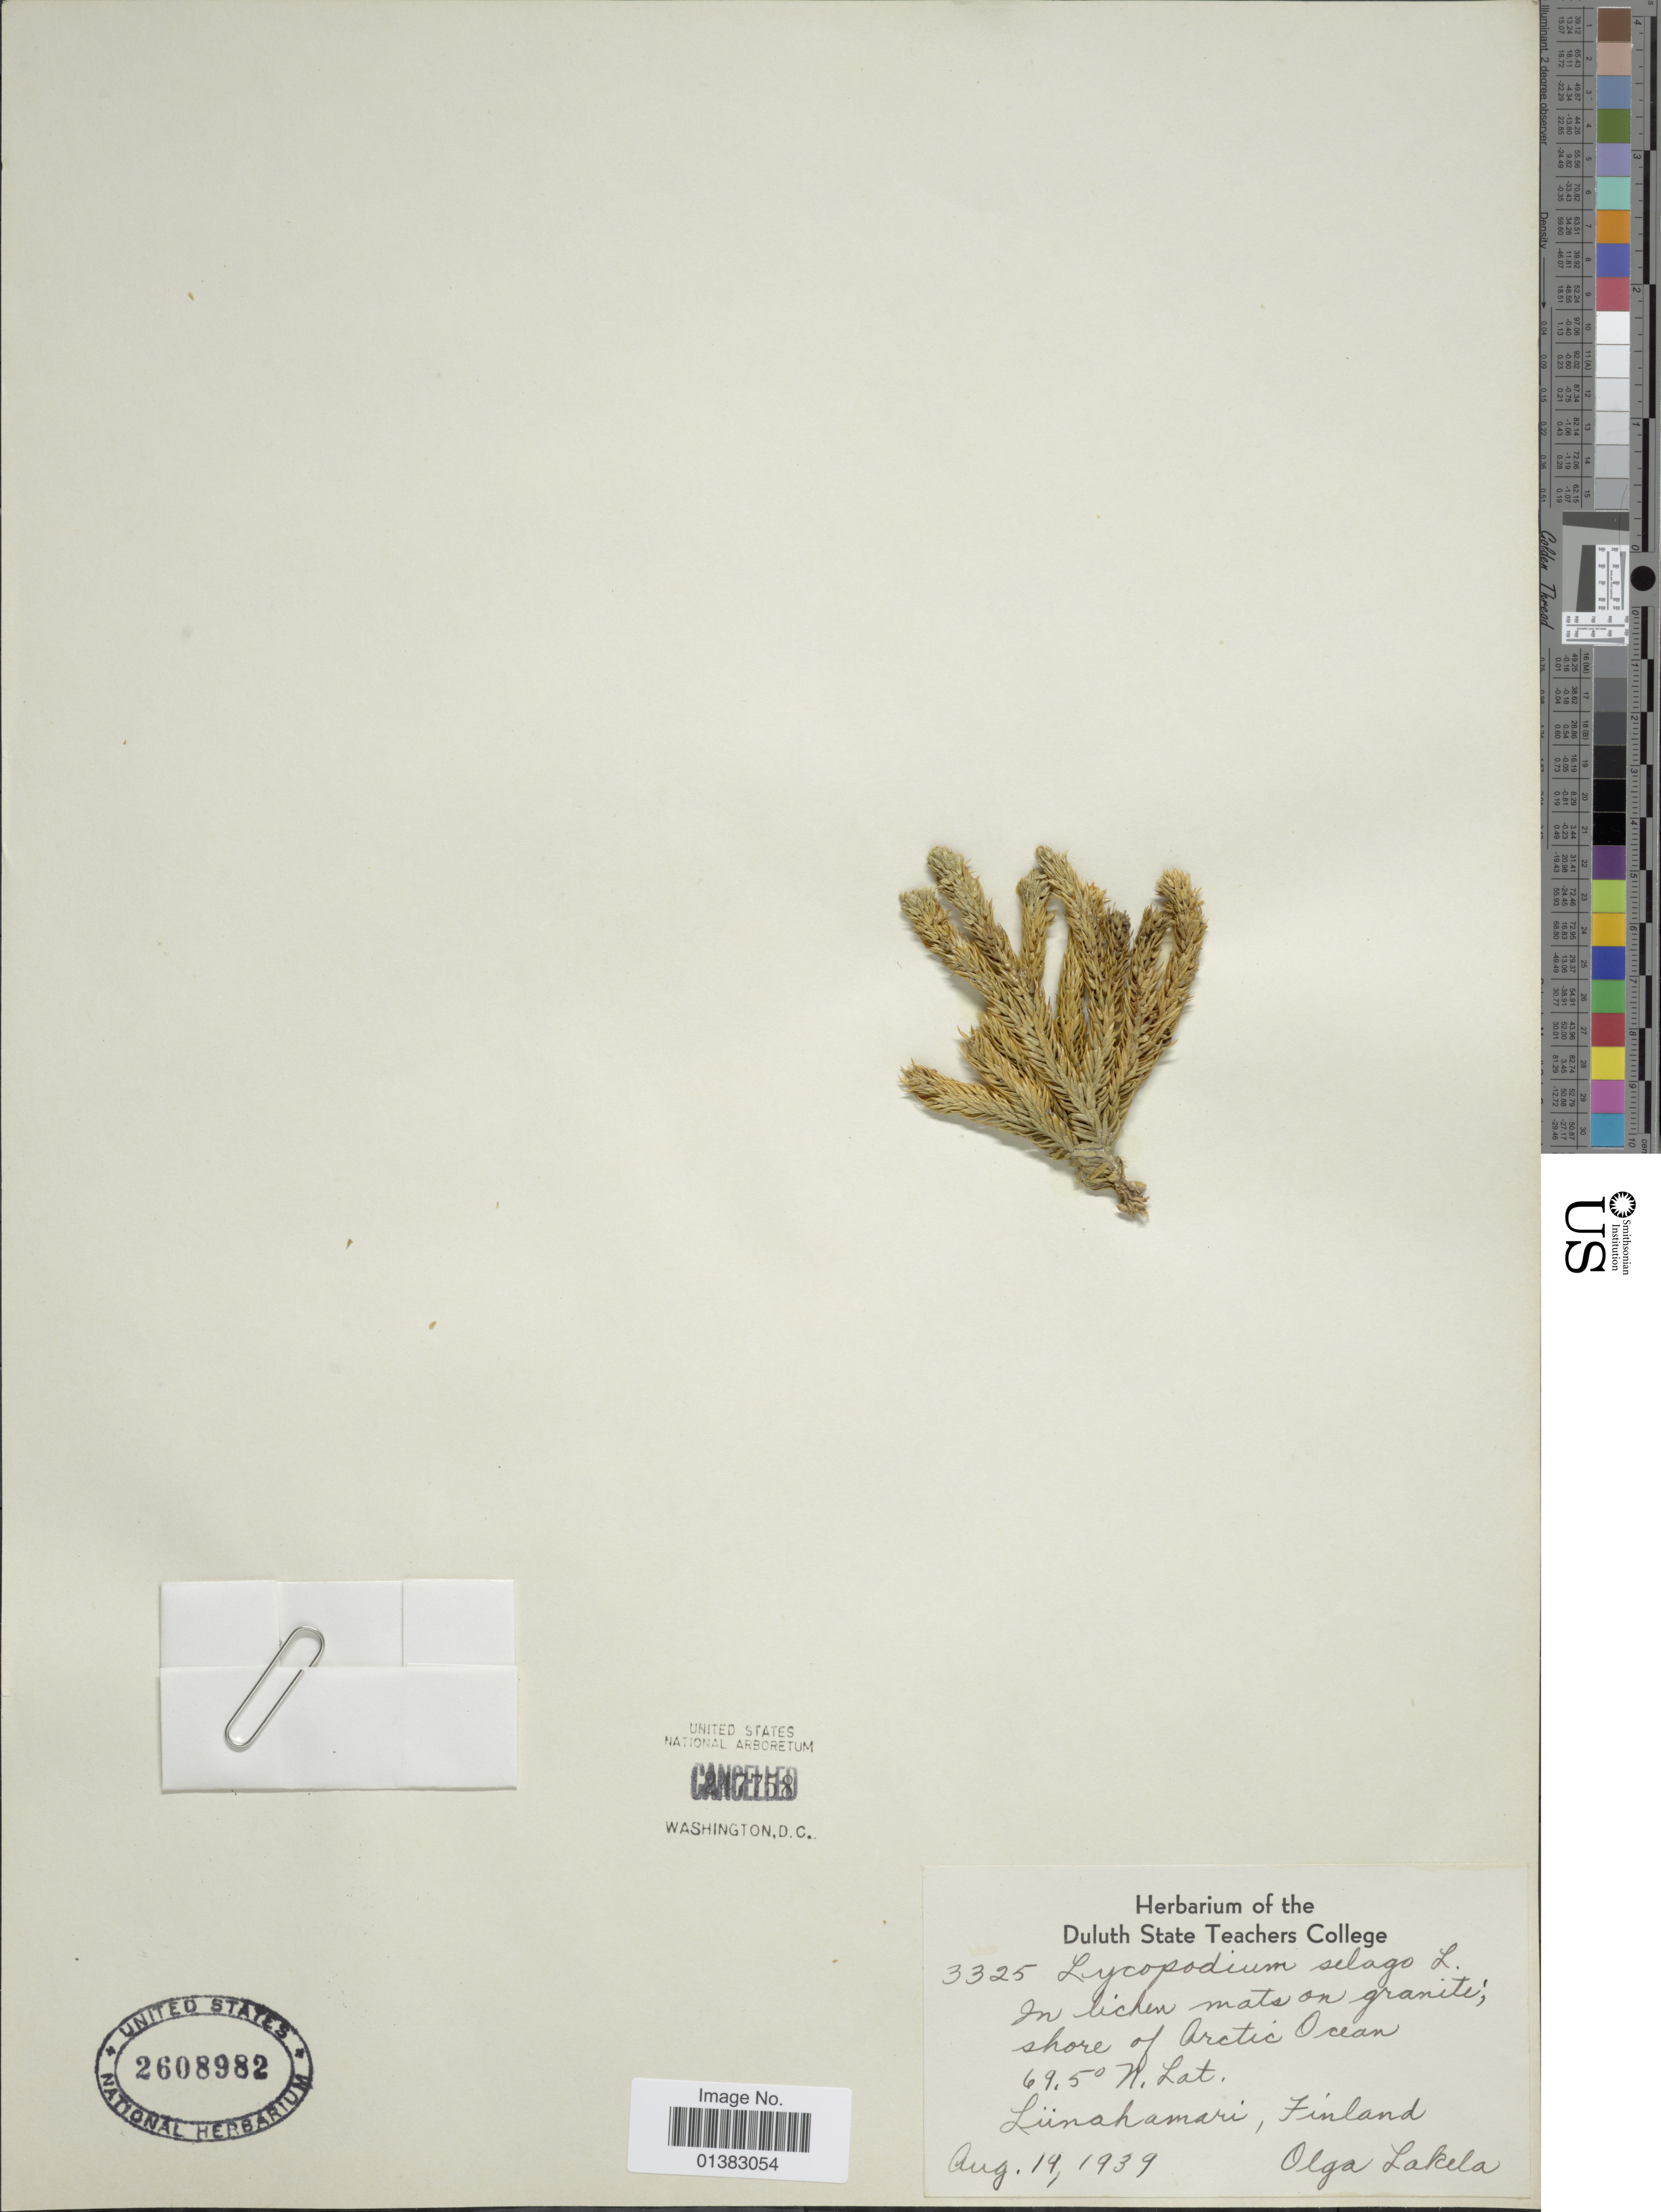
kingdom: Plantae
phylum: Tracheophyta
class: Lycopodiopsida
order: Lycopodiales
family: Lycopodiaceae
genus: Huperzia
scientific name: Huperzia selago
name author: (L.) Bernh. ex Schrank & Mart.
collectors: O. K. Lakela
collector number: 3325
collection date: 1939-08-14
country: Russian Federation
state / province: Murmansk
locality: Liinakhamari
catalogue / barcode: US 2608982